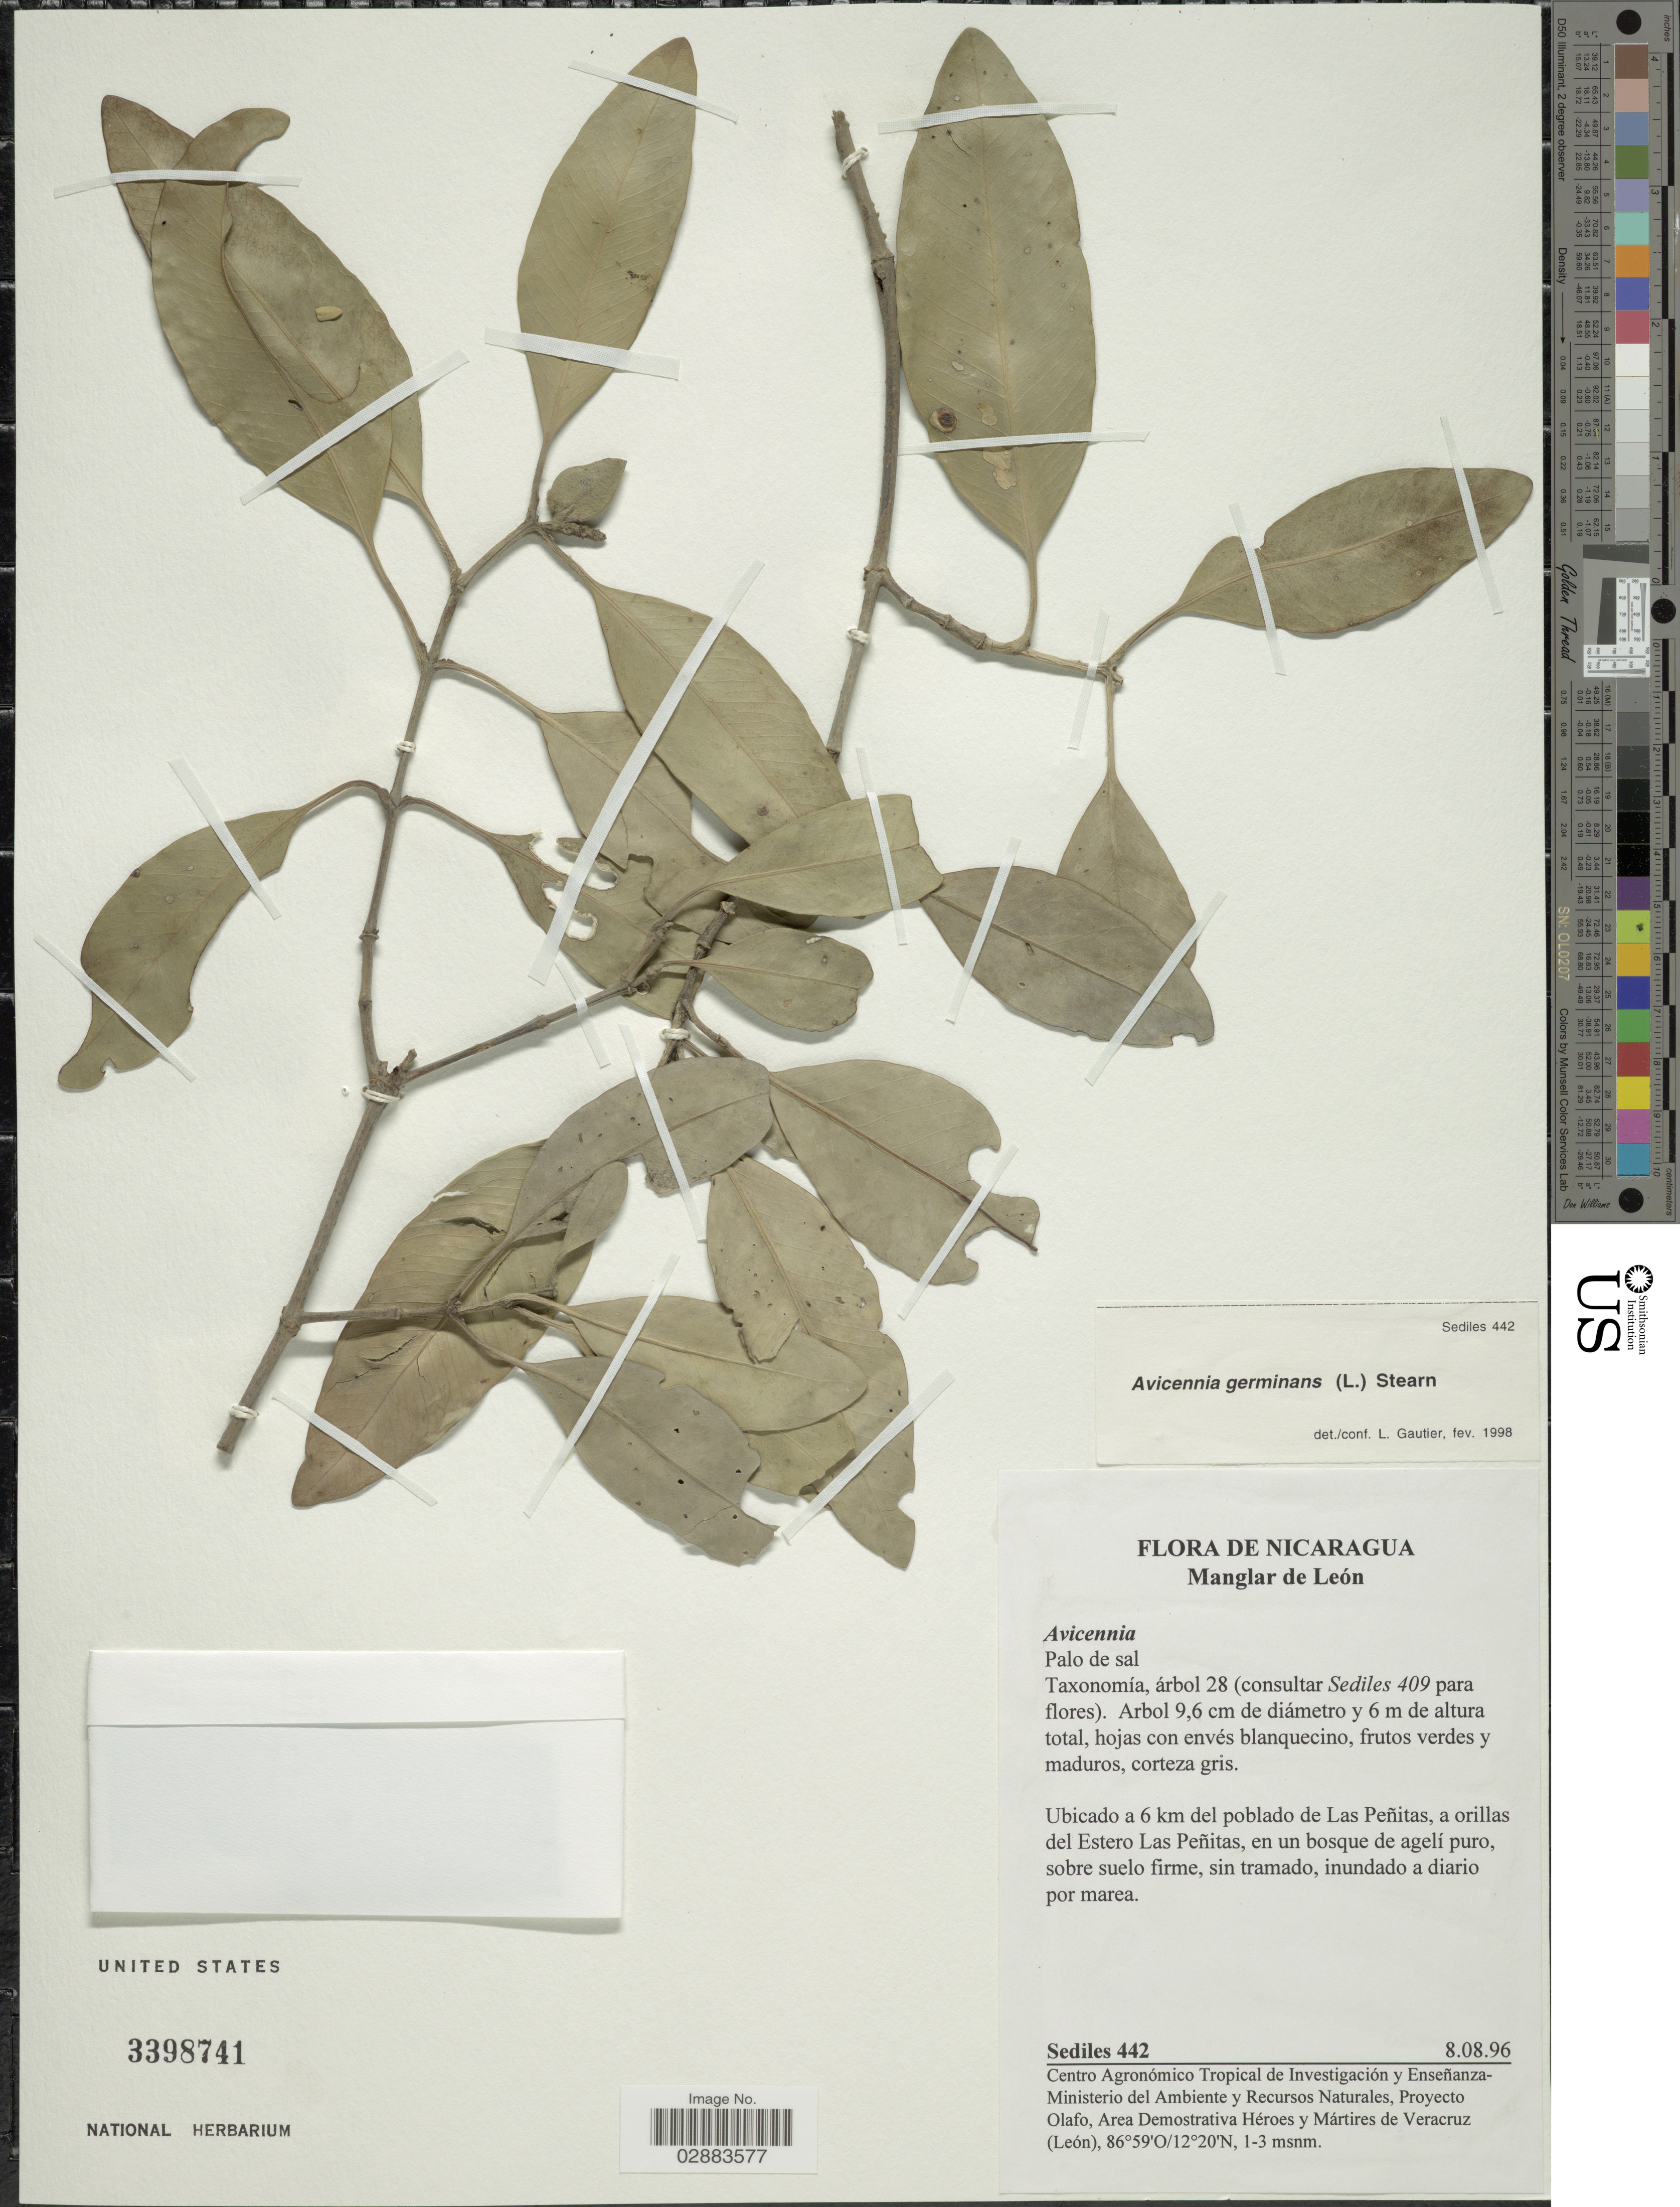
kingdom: Plantae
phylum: Tracheophyta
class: Magnoliopsida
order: Lamiales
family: Acanthaceae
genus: Avicennia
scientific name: Avicennia germinans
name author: (L.) L.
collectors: Sediles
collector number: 442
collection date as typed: Transcribed d/m/y: 8/8/96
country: Nicaragua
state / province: Leon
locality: Manglar de León. Ubicado a 6 km del poblado de Las Peñitas, a orillas del Estero Las Peñitas.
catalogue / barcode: US 3398741